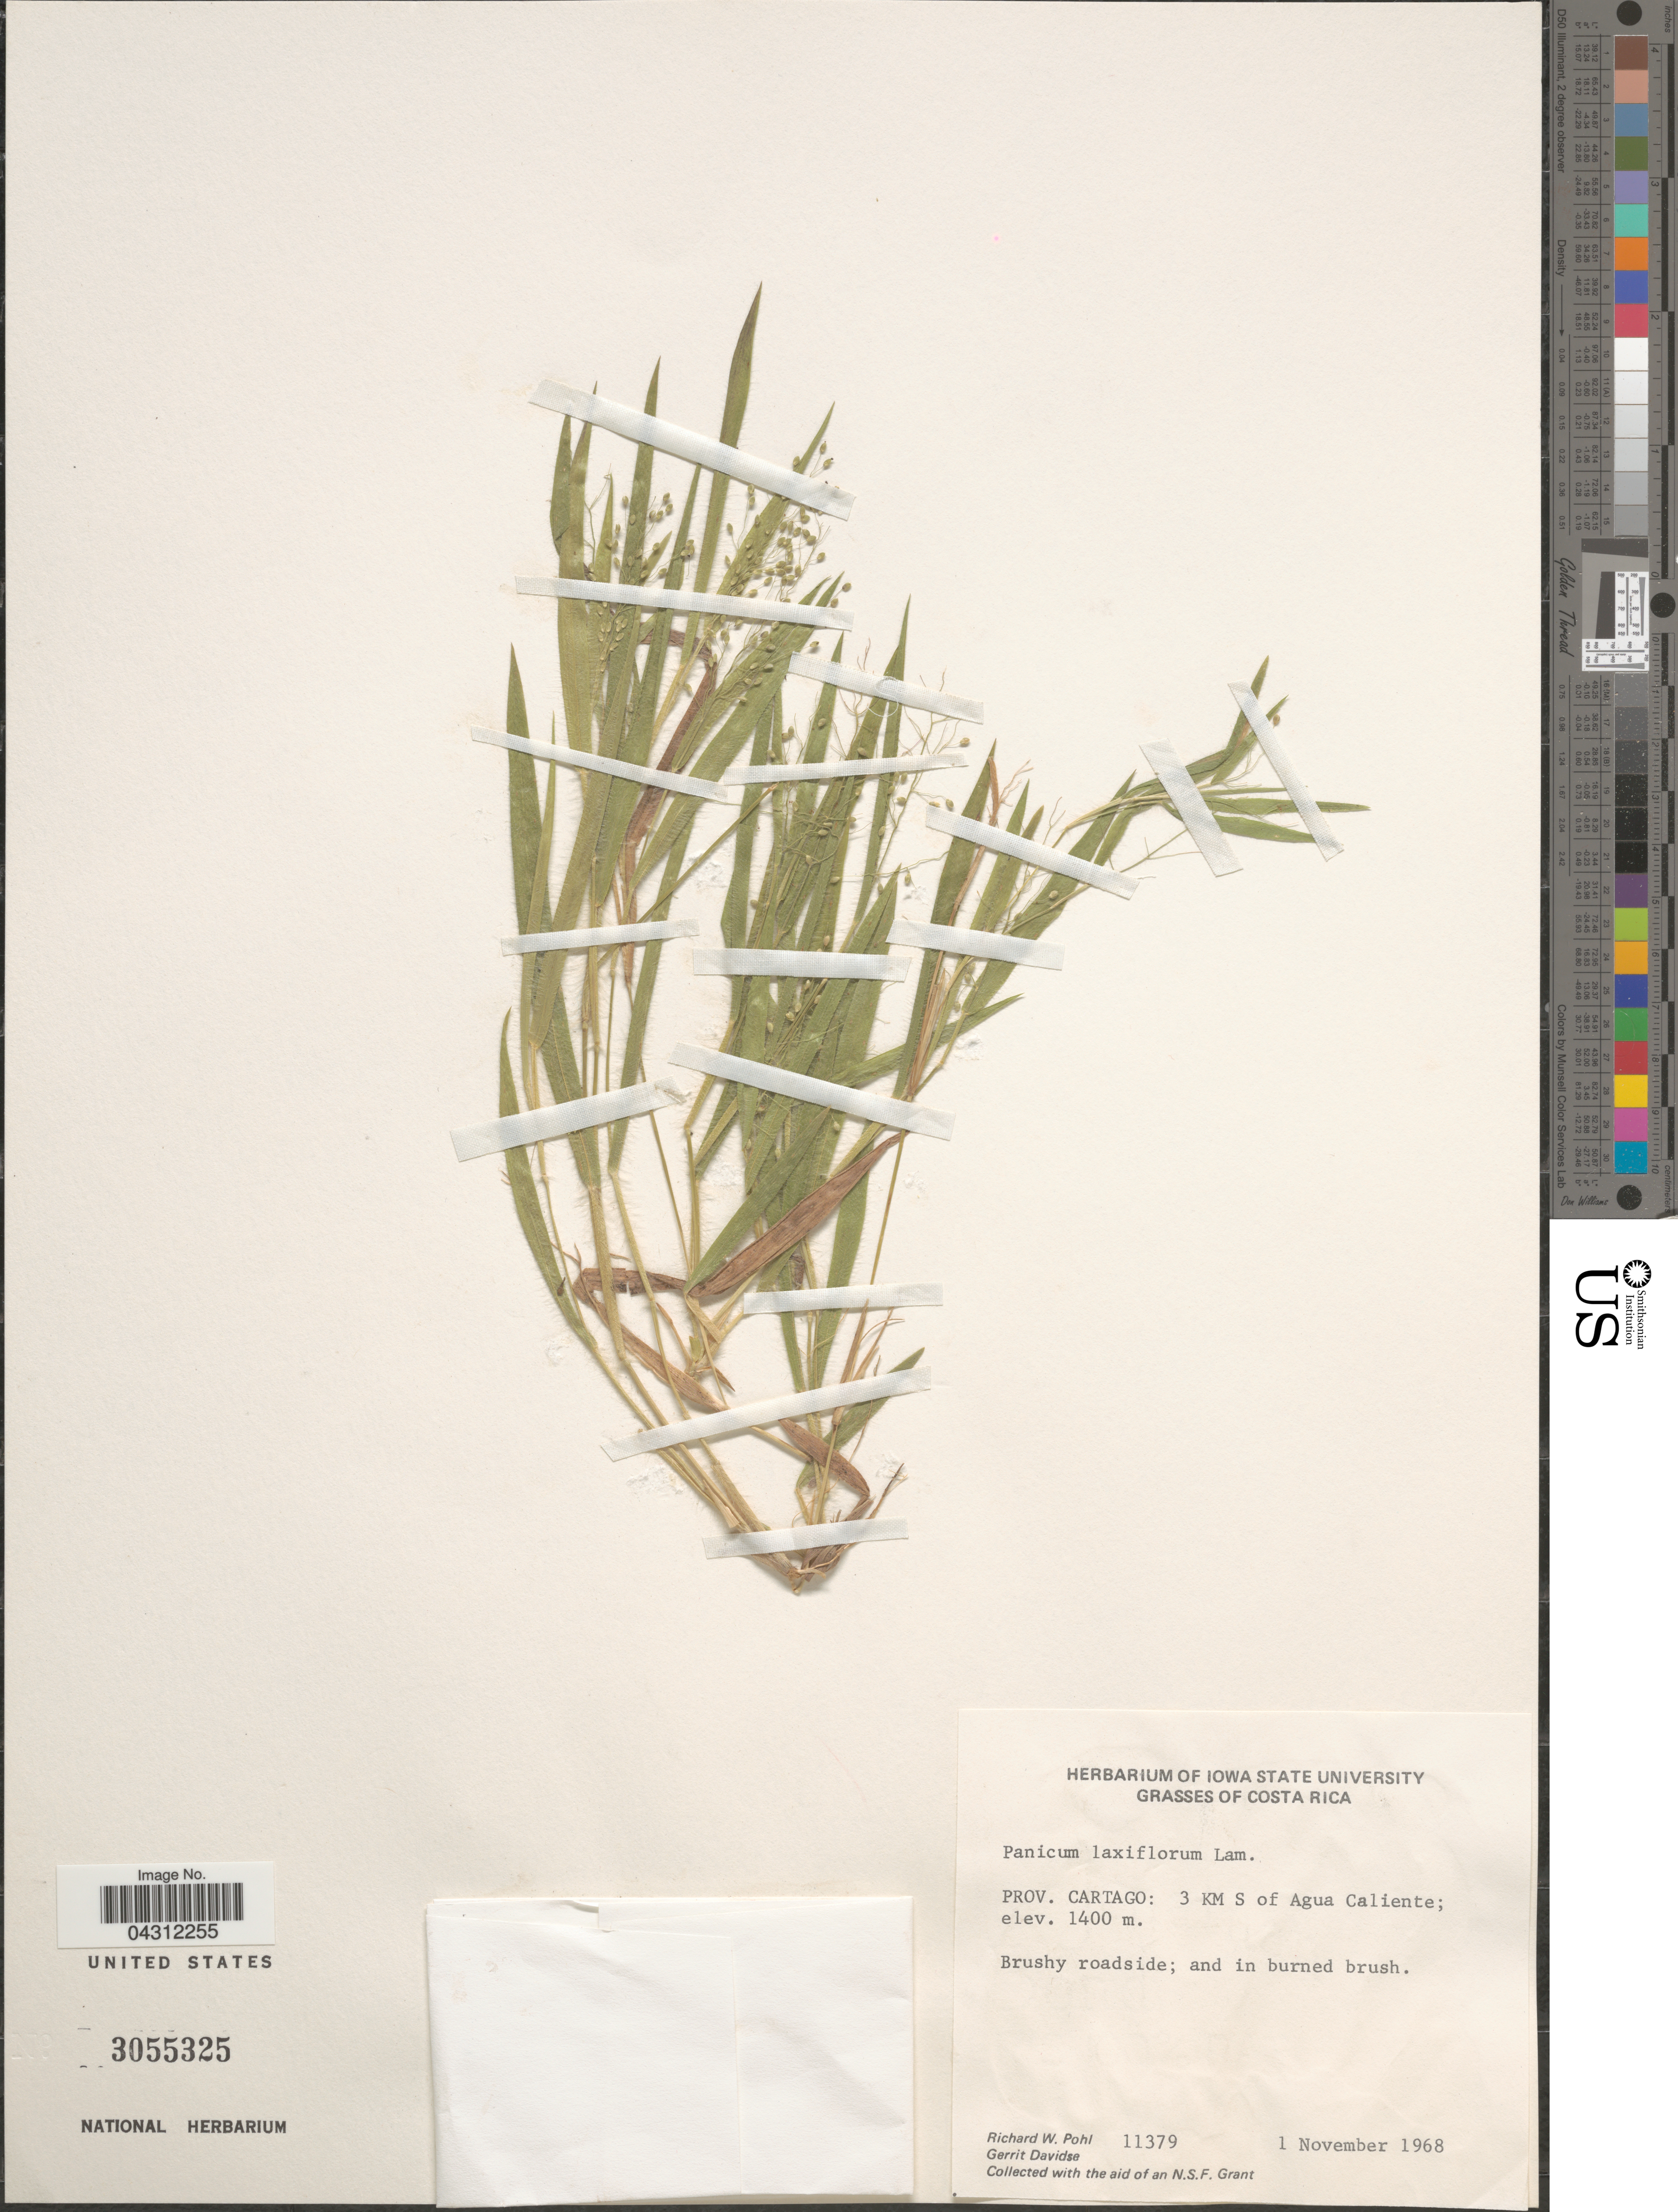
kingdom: Plantae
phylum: Tracheophyta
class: Liliopsida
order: Poales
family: Poaceae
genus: Dichanthelium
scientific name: Dichanthelium laxiflorum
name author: (Lam.) Gould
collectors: R. W. Pohl & G. Davidse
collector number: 11379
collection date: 1968-11-01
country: Costa Rica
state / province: Cartago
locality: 3 KM S of Agua Caliente.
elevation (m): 1400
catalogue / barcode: US 3055325